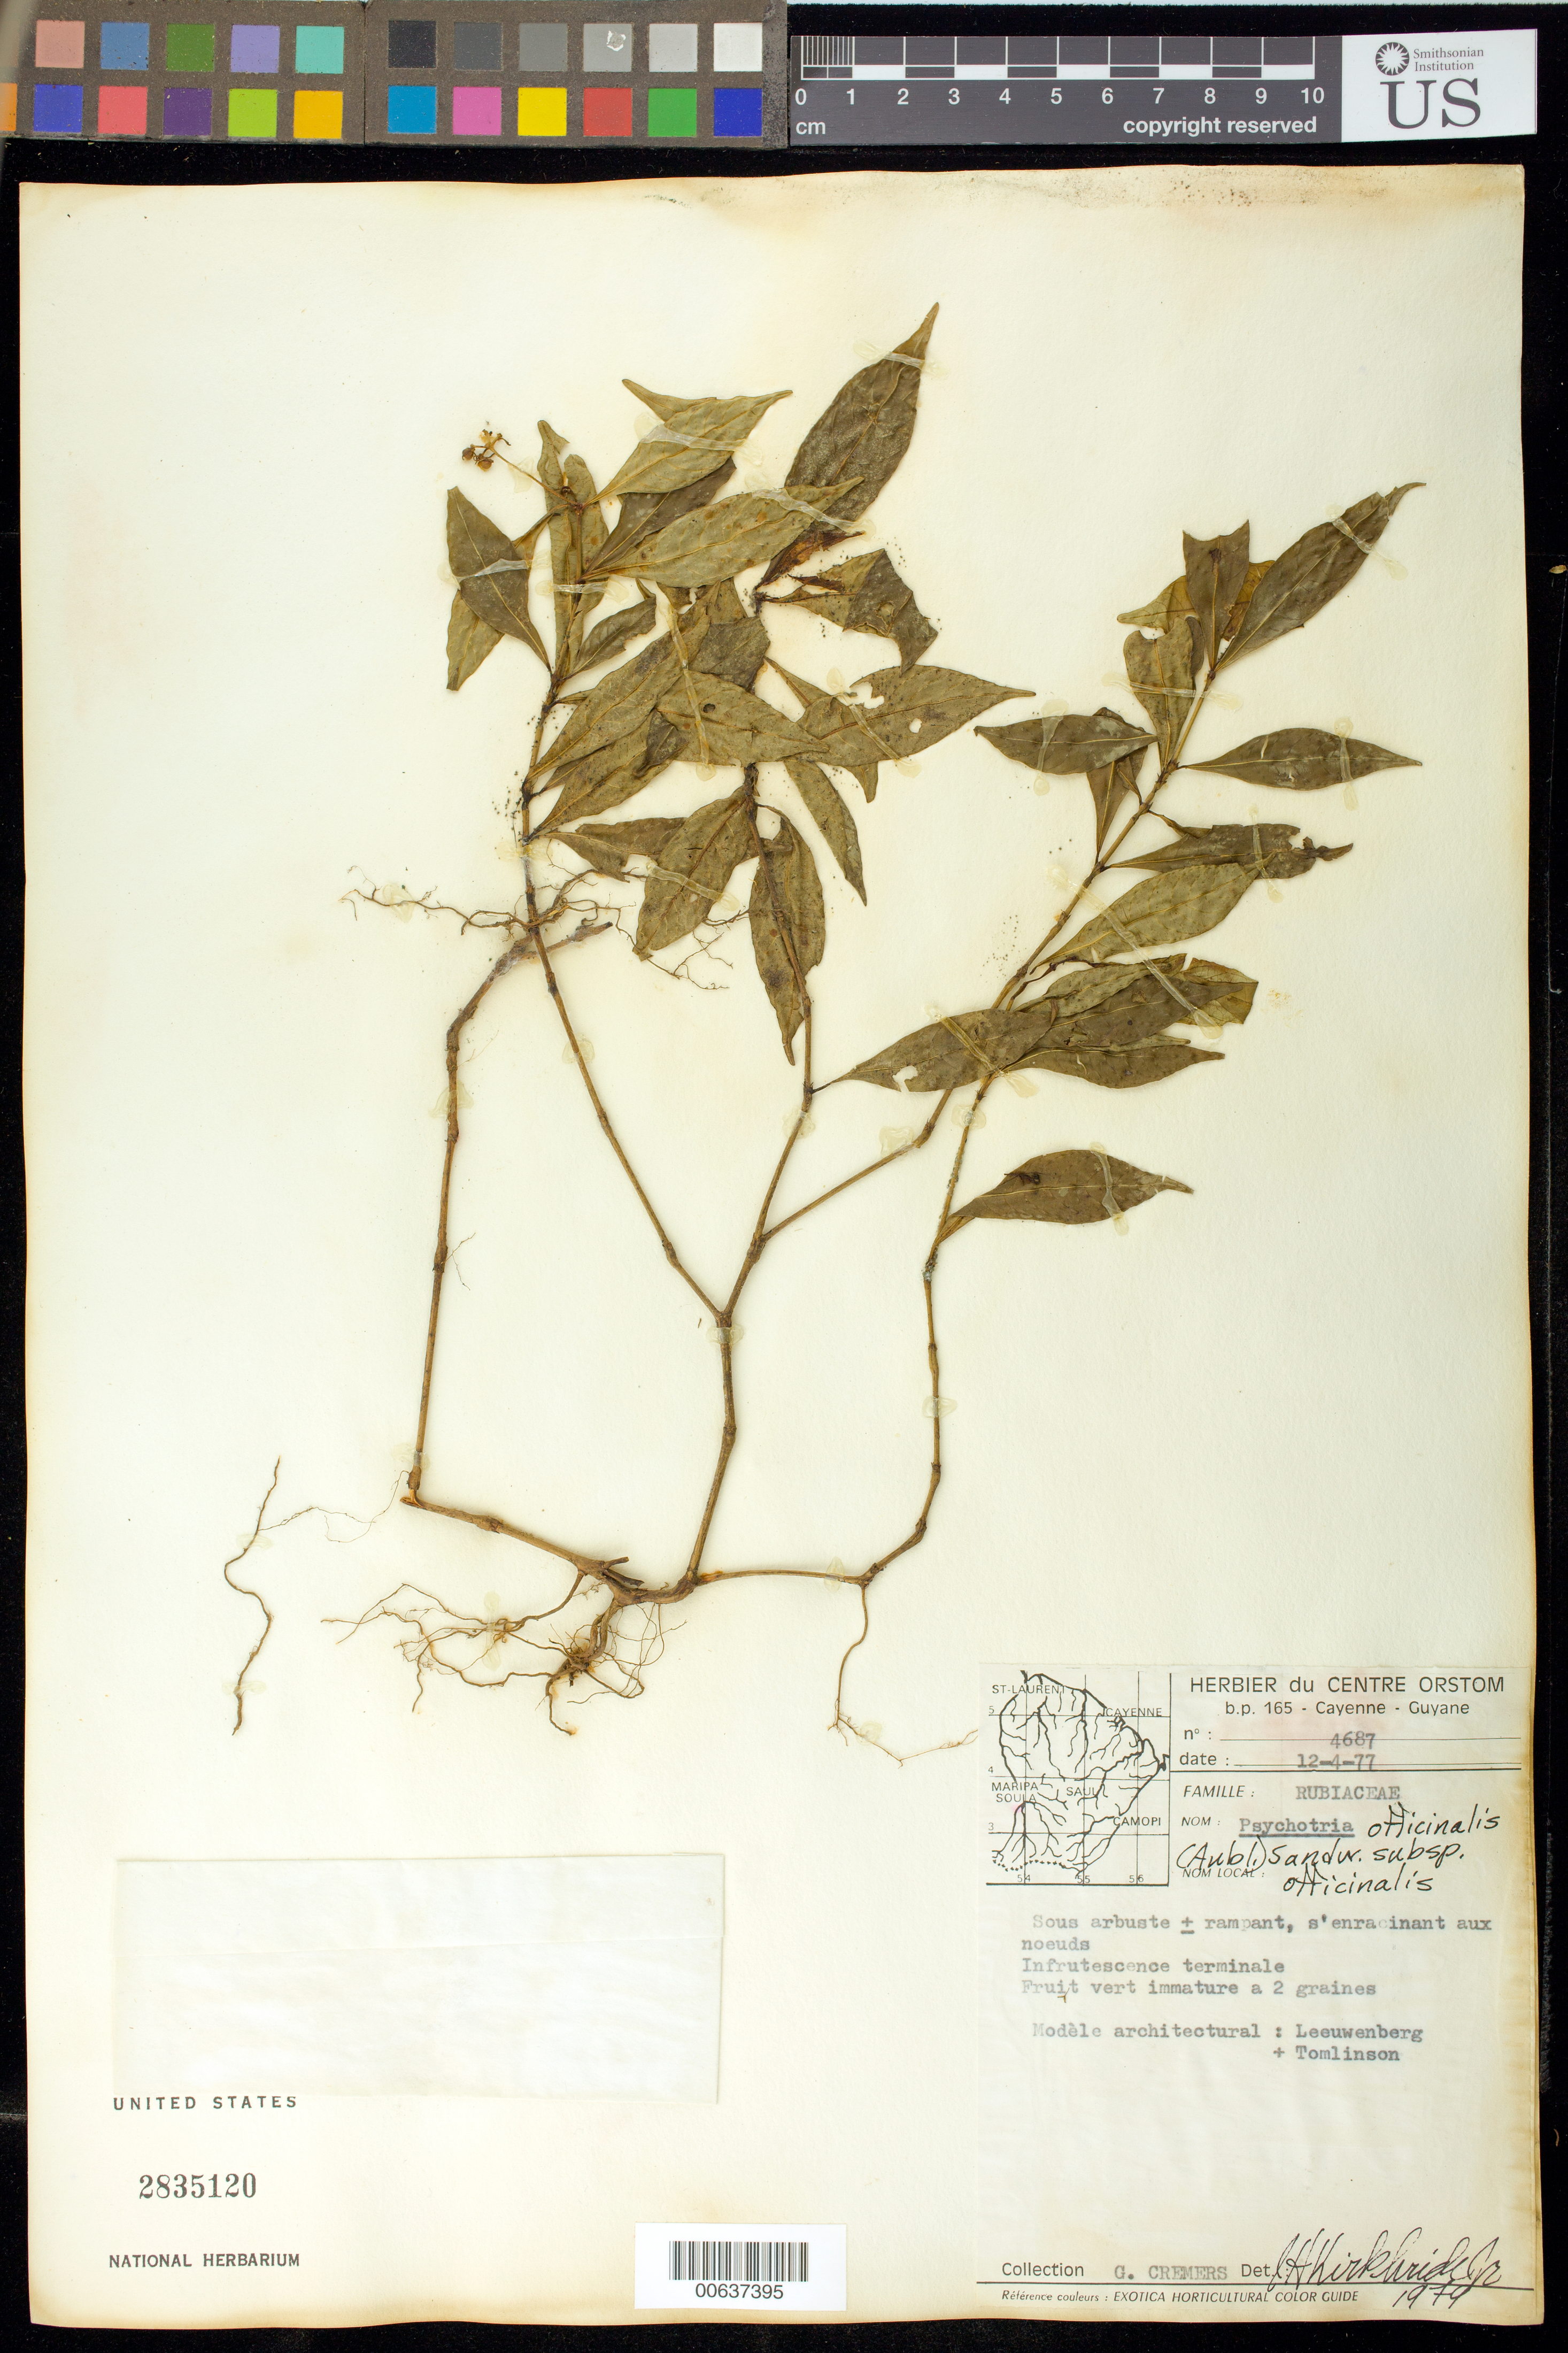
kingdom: Plantae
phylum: Tracheophyta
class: Magnoliopsida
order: Gentianales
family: Rubiaceae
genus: Palicourea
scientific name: Palicourea tenerior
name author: (Cham.) Delprete & J.H. Kirkbr.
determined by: Kirkbride, J. H., Jr.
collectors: G. Cremers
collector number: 4687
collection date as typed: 12-Apr-77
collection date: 1977-04-12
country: French Guiana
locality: Kumapakan village, Montagne Tortue, Itany (Haut Maroni)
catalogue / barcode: US 2835120